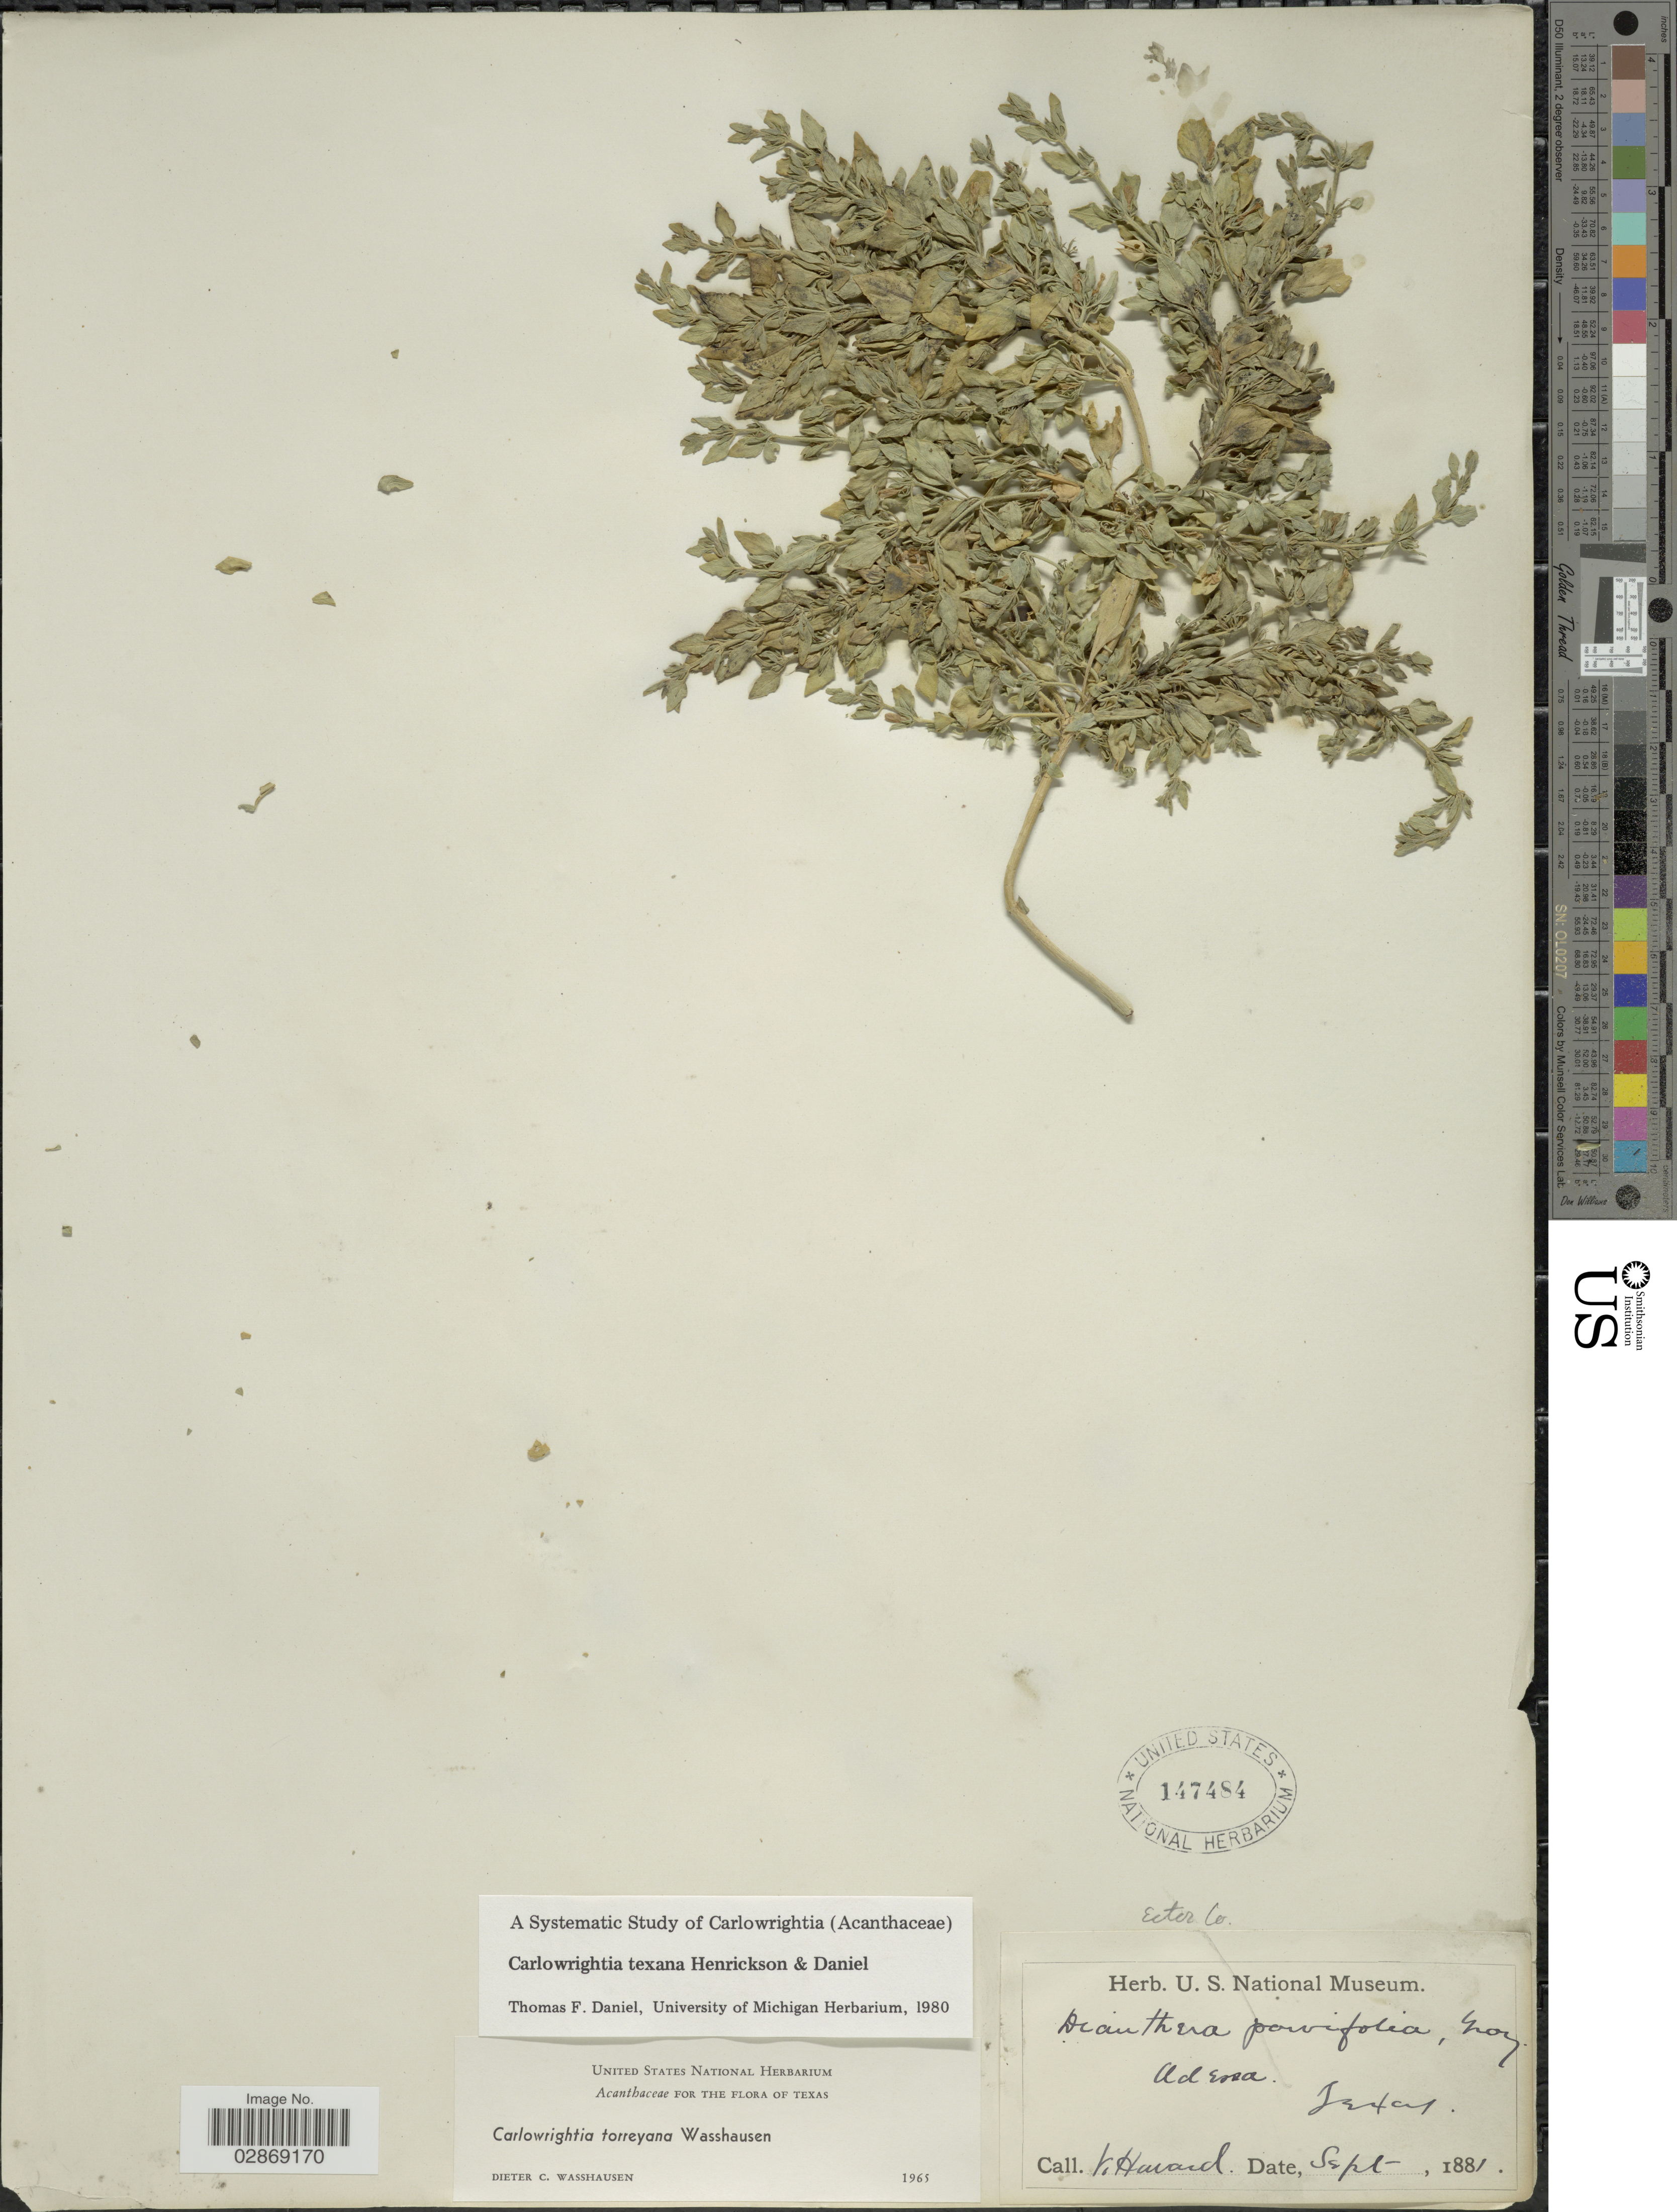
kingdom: Plantae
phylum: Tracheophyta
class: Magnoliopsida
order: Lamiales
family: Acanthaceae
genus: Carlowrightia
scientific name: Carlowrightia texana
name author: Henrickson & T.F. Daniel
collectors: V. Havard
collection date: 1881-09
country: United States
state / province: Texas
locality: Adena, Ecter Co.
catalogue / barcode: US 147484